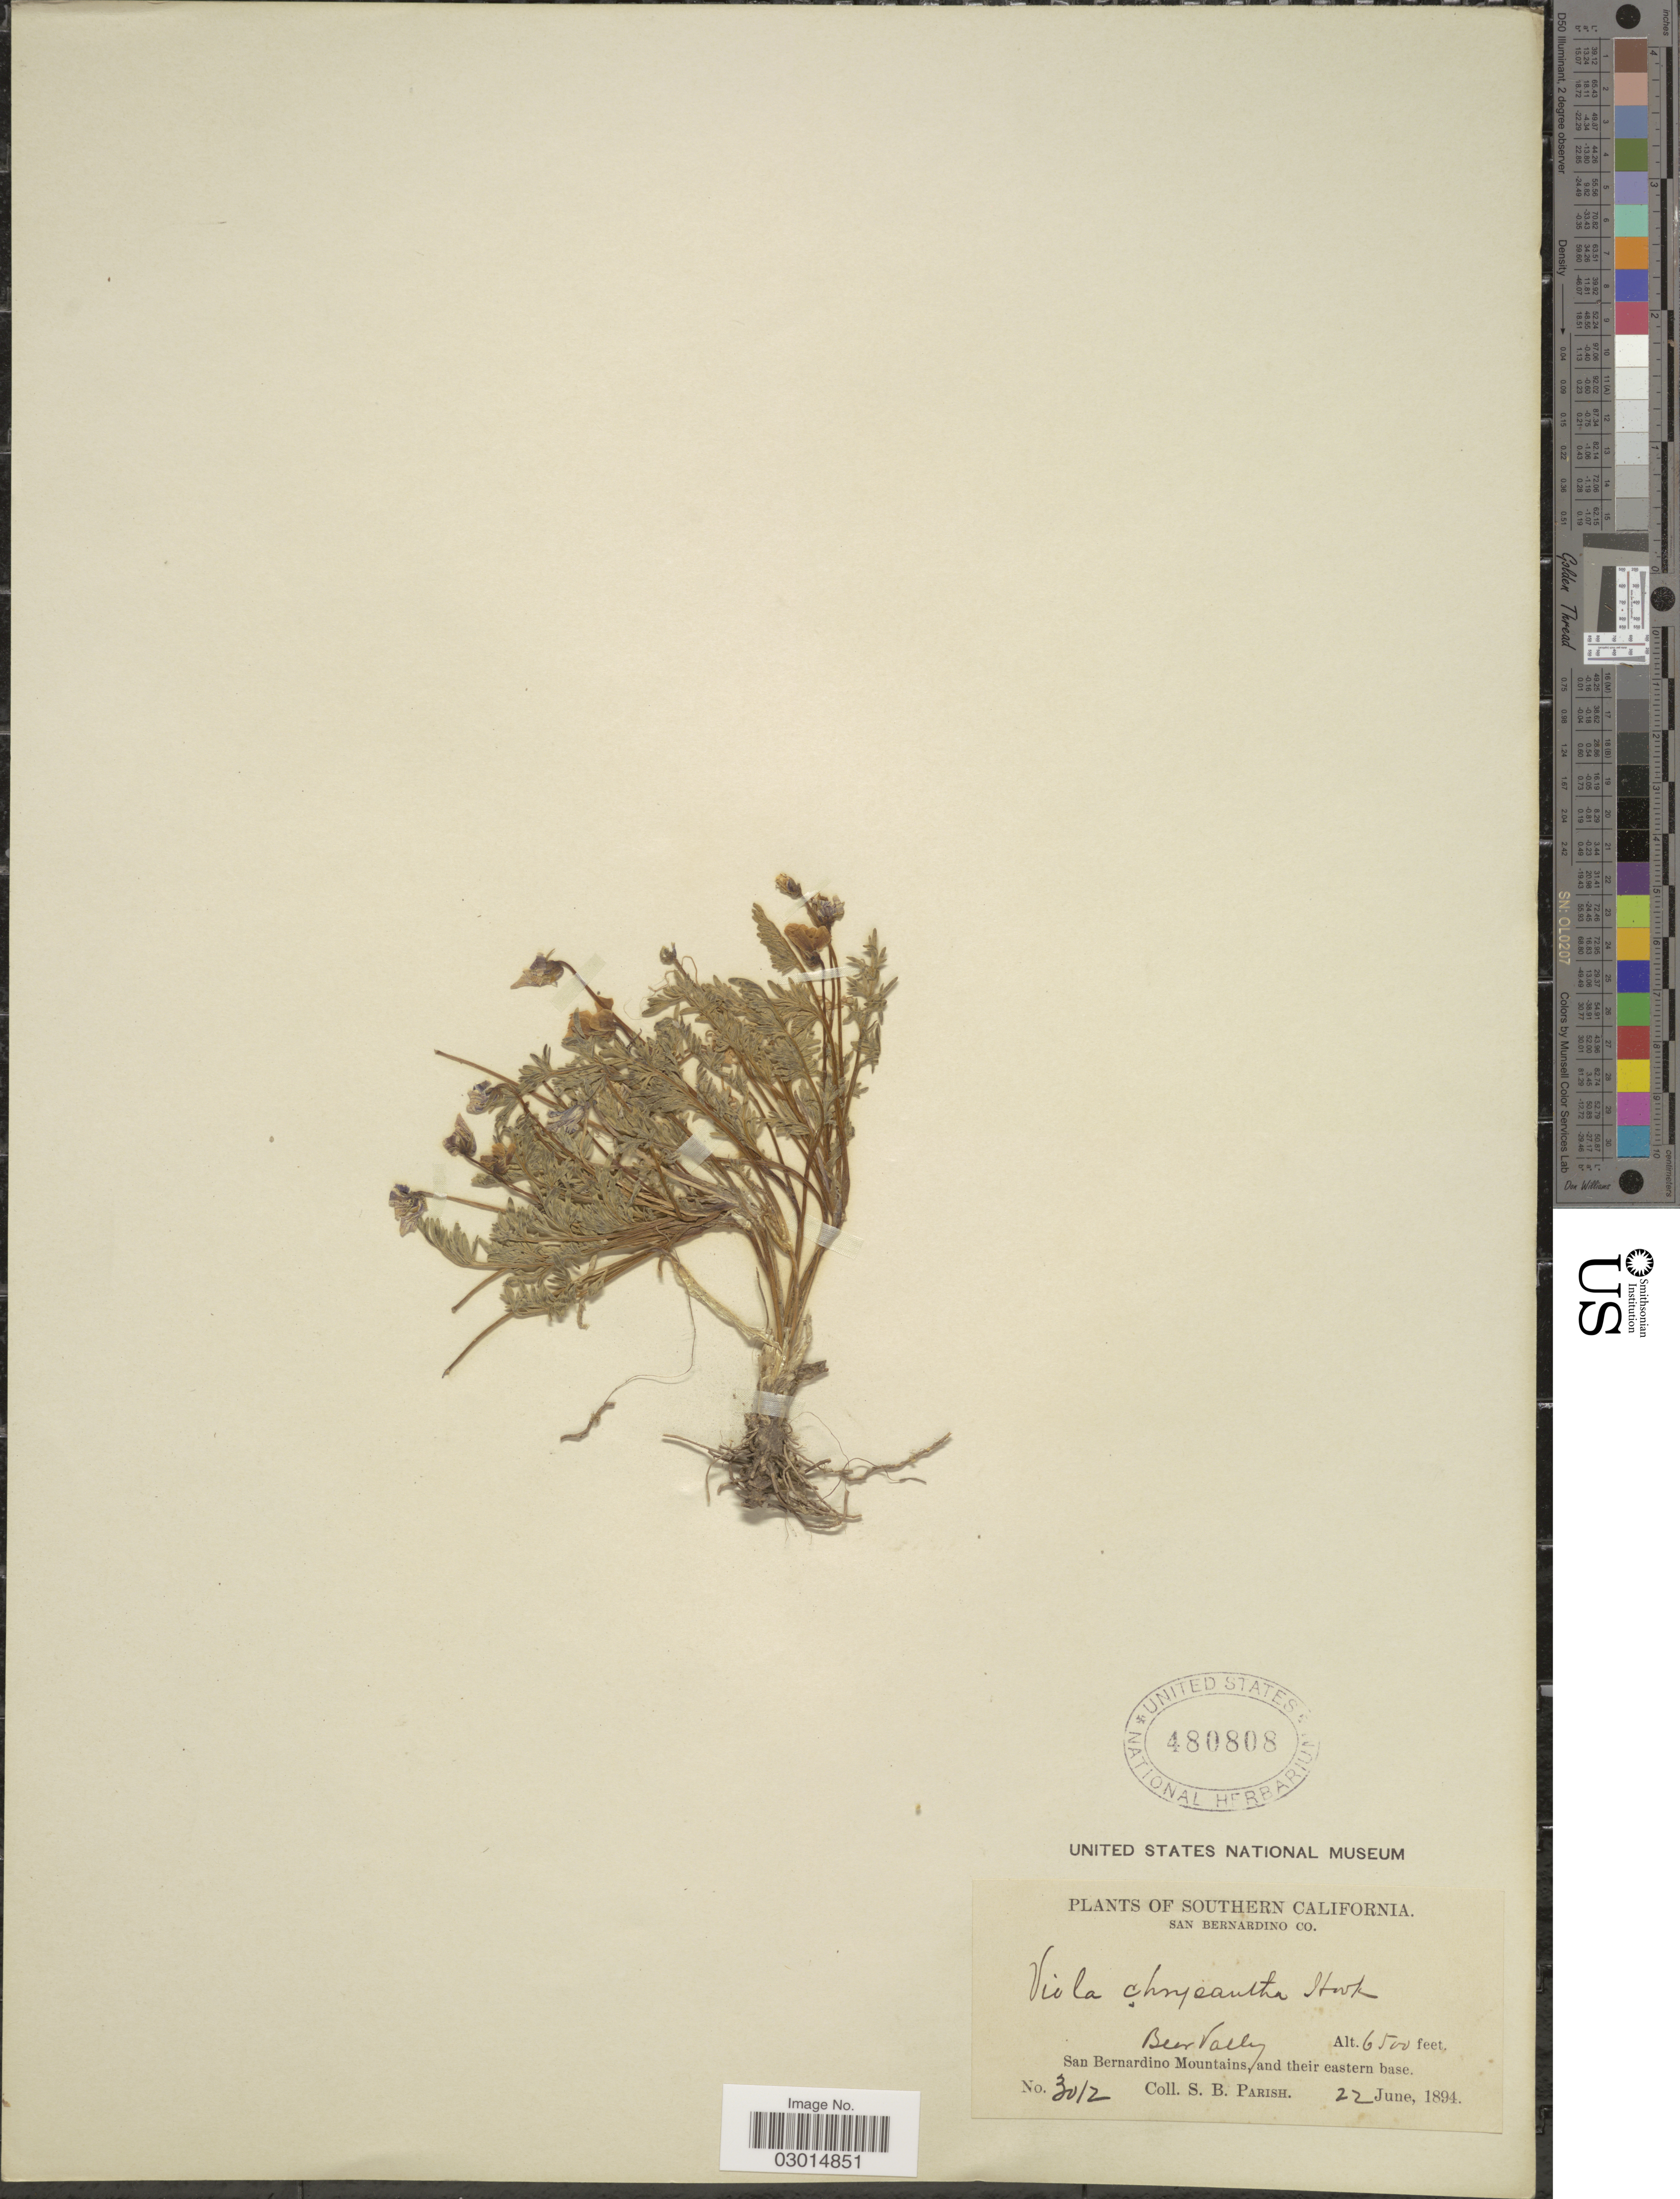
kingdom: Plantae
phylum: Tracheophyta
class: Magnoliopsida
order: Malpighiales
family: Violaceae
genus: Viola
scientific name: Viola douglasii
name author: Steud.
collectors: S. B. Parish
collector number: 3012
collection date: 1894-06-22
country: United States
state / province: California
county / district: San Bernardino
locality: Southern California. San Bernardino Co. San Bernardino Moountains, and their eastern base.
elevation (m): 1981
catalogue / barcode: US 480808